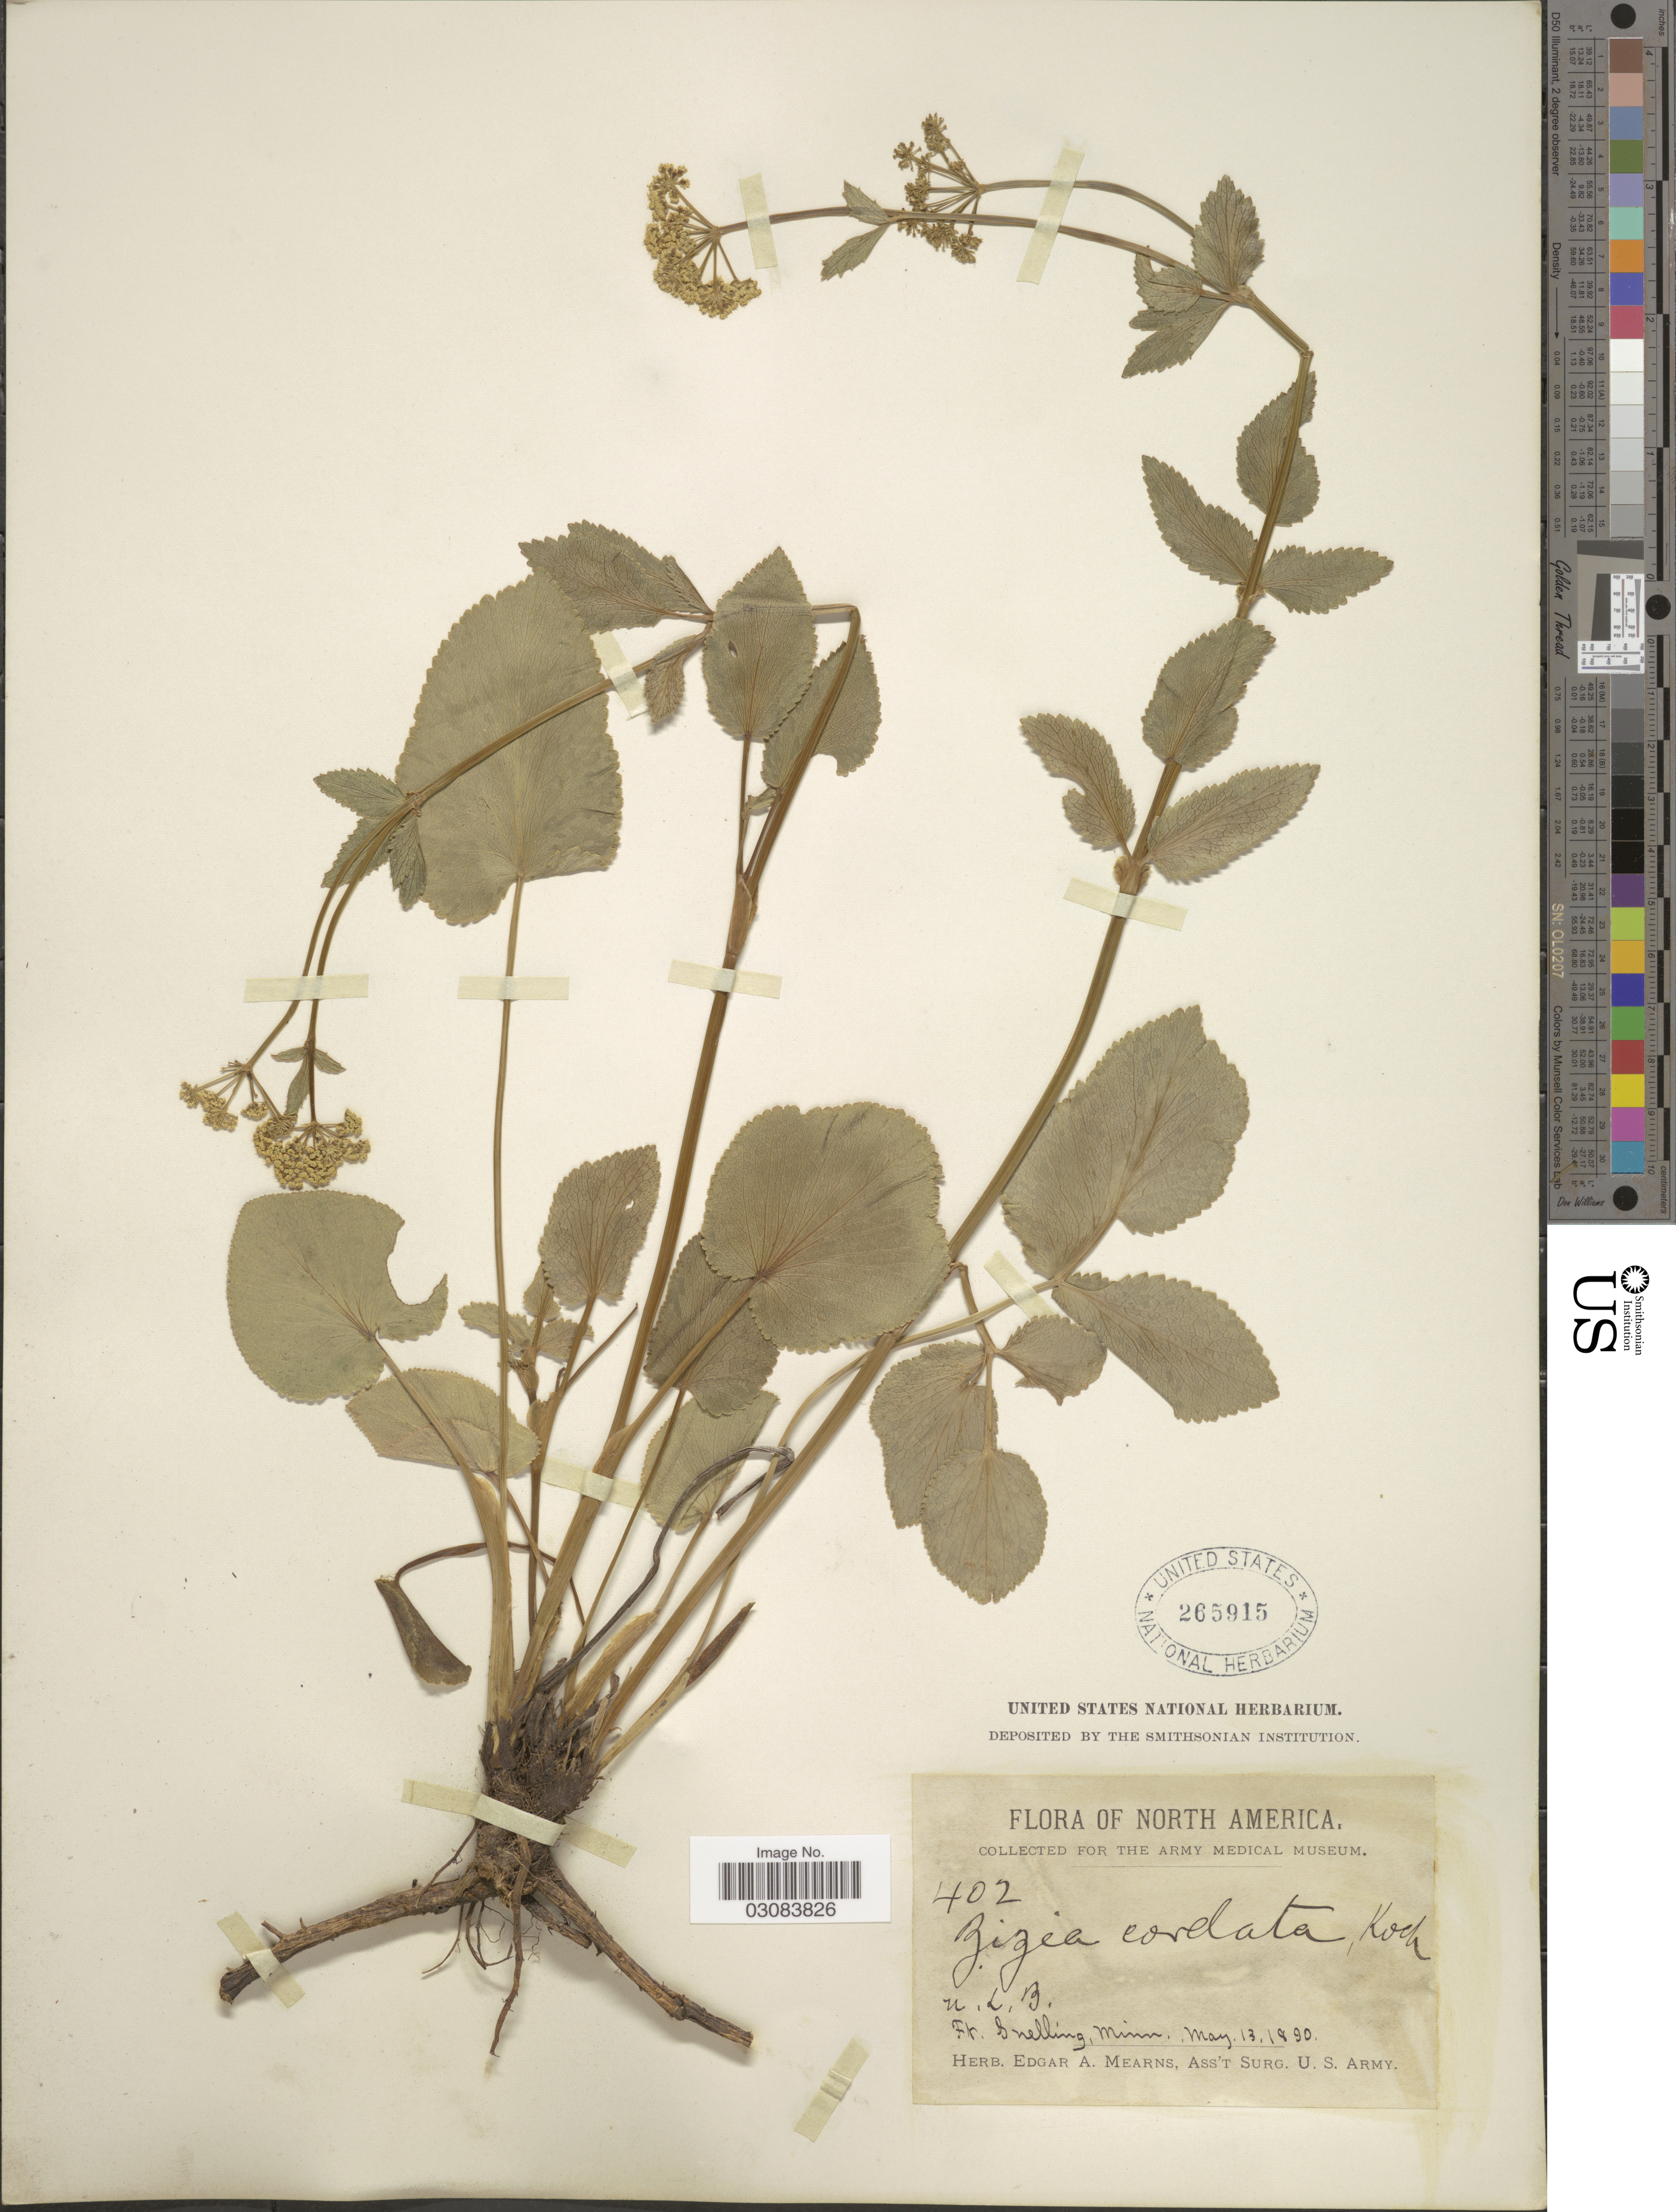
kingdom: Plantae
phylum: Tracheophyta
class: Magnoliopsida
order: Apiales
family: Apiaceae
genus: Zizia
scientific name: Zizia aptera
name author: (A. Gray) Fernald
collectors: ex herb. Edgar A. Mearns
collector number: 402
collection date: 1890-05-13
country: United States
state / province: Minnesota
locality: Ft. Snelling.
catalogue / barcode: US 265915